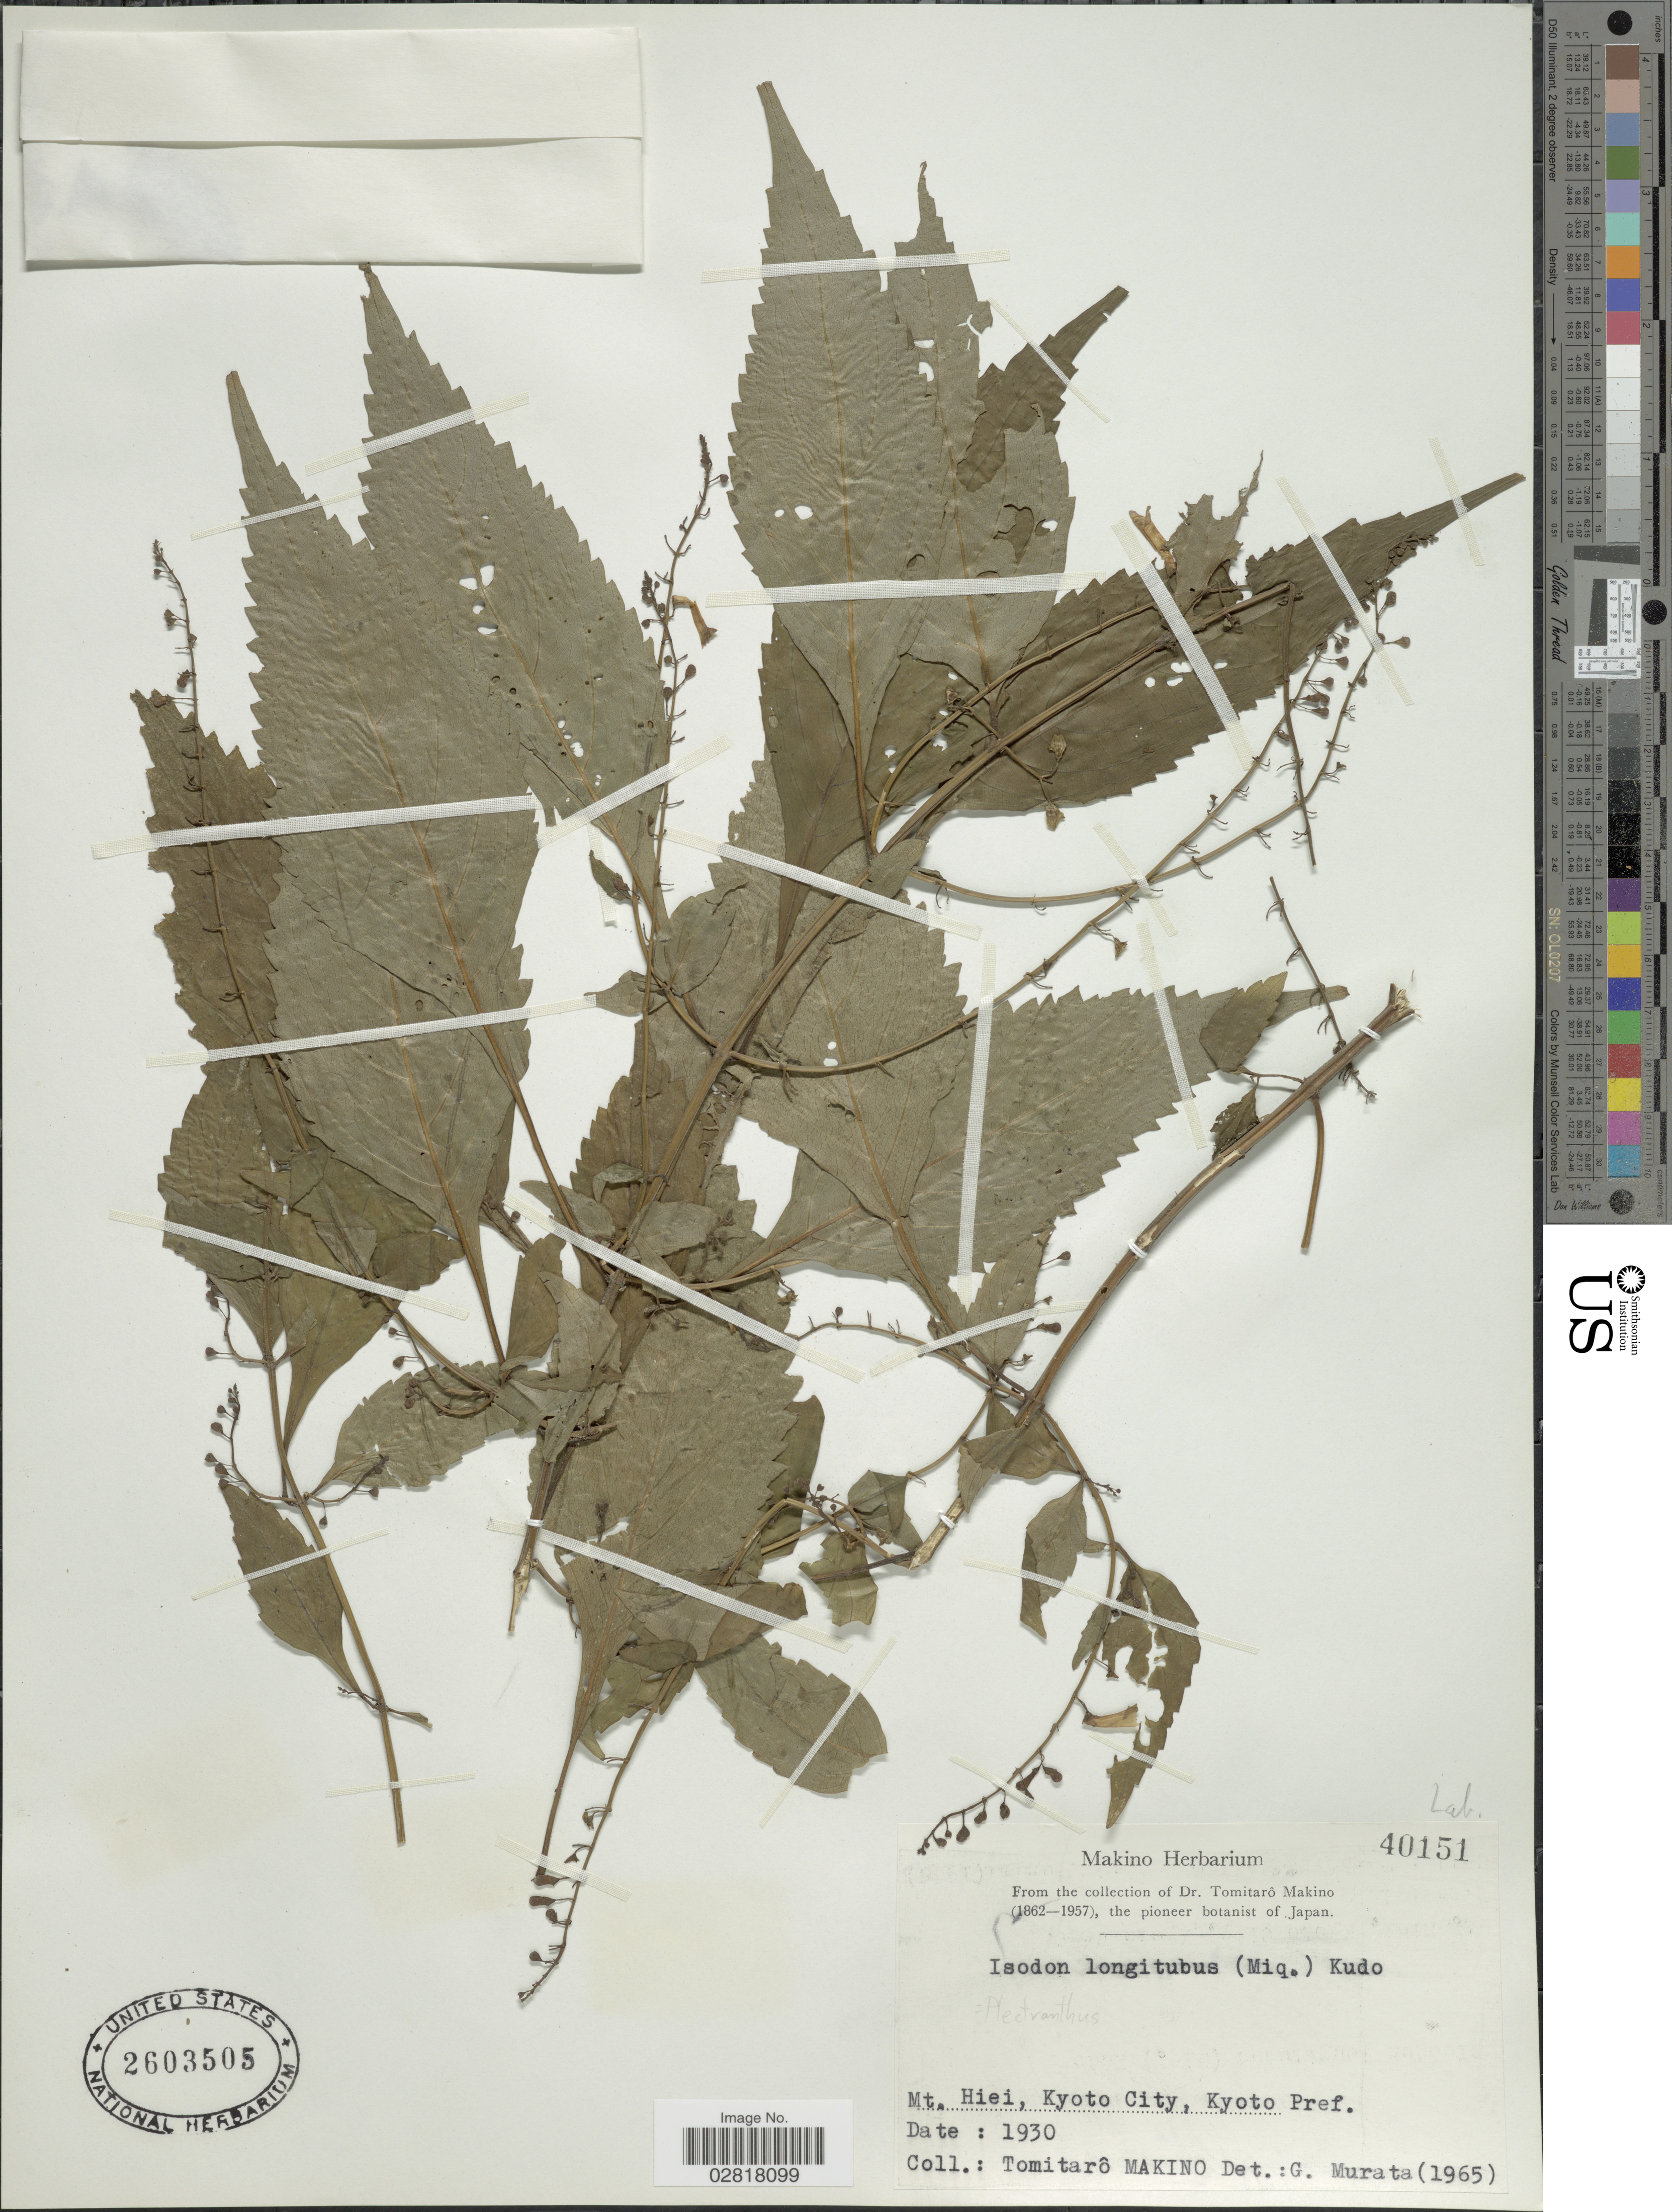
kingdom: Plantae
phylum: Tracheophyta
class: Magnoliopsida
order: Lamiales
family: Lamiaceae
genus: Plectranthus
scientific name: Plectranthus longitubus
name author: Miq.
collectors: T. Makino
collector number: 40151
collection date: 1930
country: Japan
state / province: Kyoto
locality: Mt. Hiei, Kyoto City, Kyoto Pref.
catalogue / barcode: US 2603505